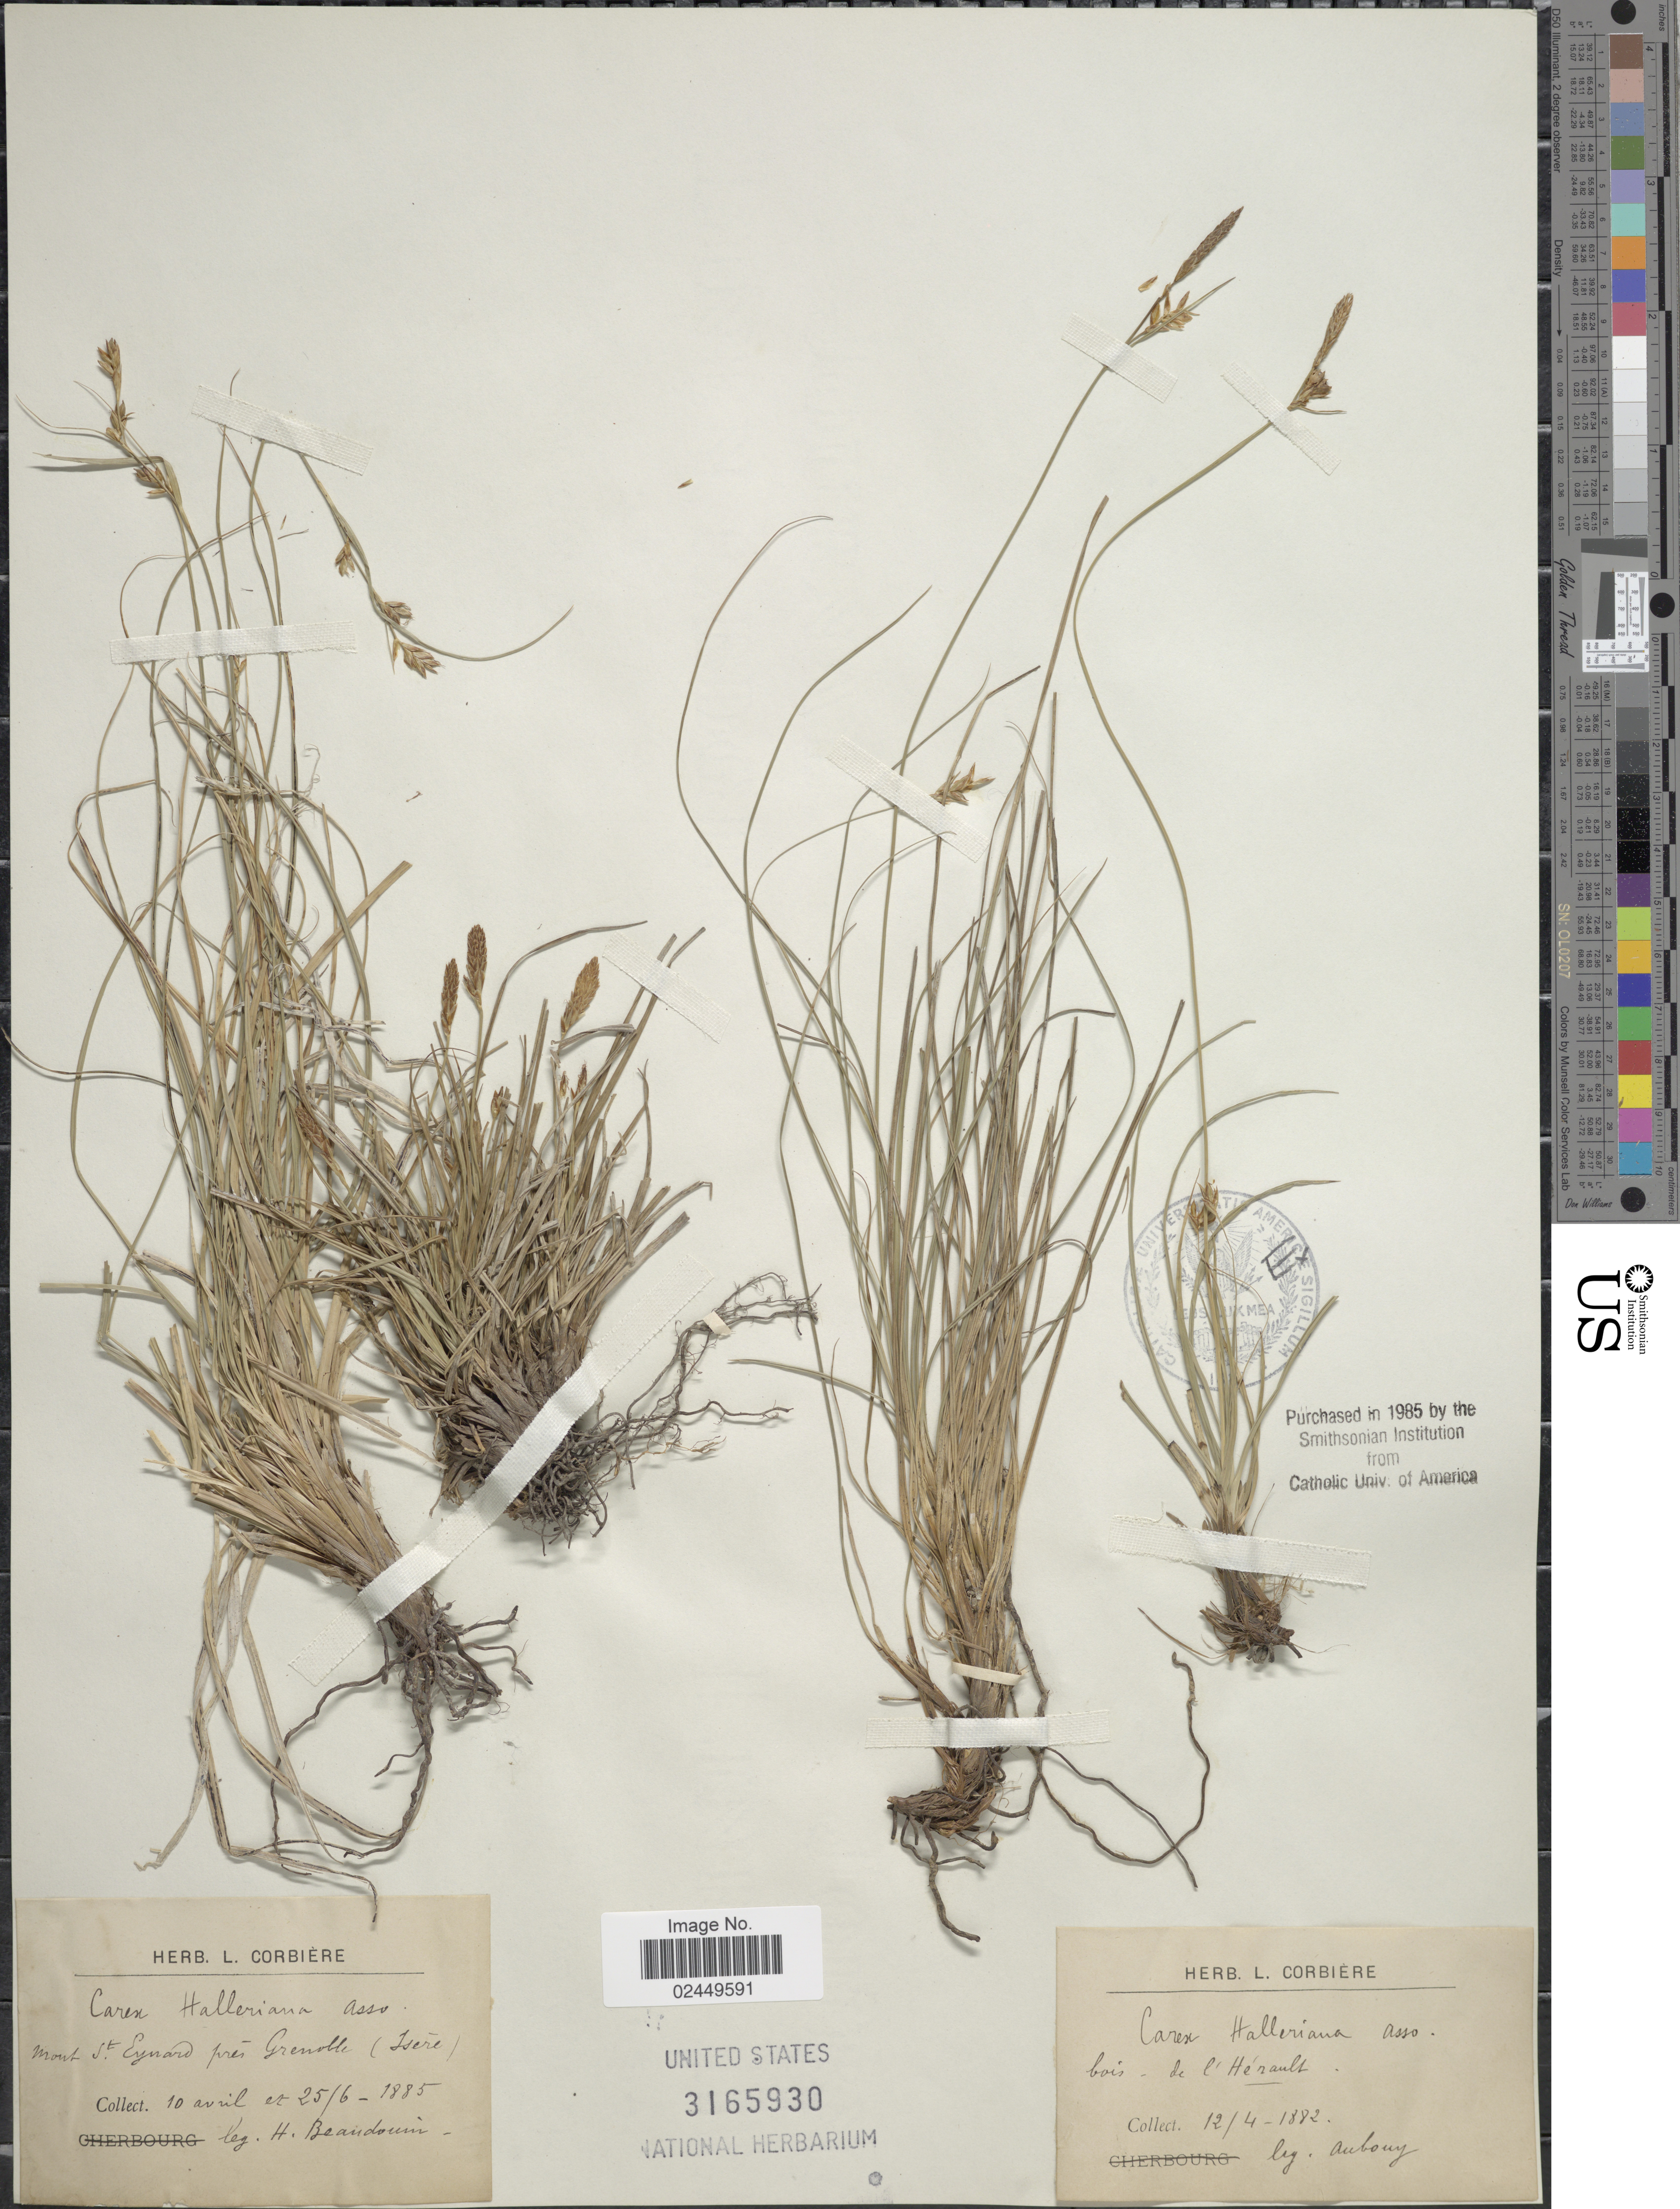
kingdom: Plantae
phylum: Tracheophyta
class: Liliopsida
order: Poales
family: Cyperaceae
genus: Carex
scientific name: Carex halleriana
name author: Asso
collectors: Aubouy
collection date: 1882-04-12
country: France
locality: Bois - de l'Herault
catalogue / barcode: US 3165930-2